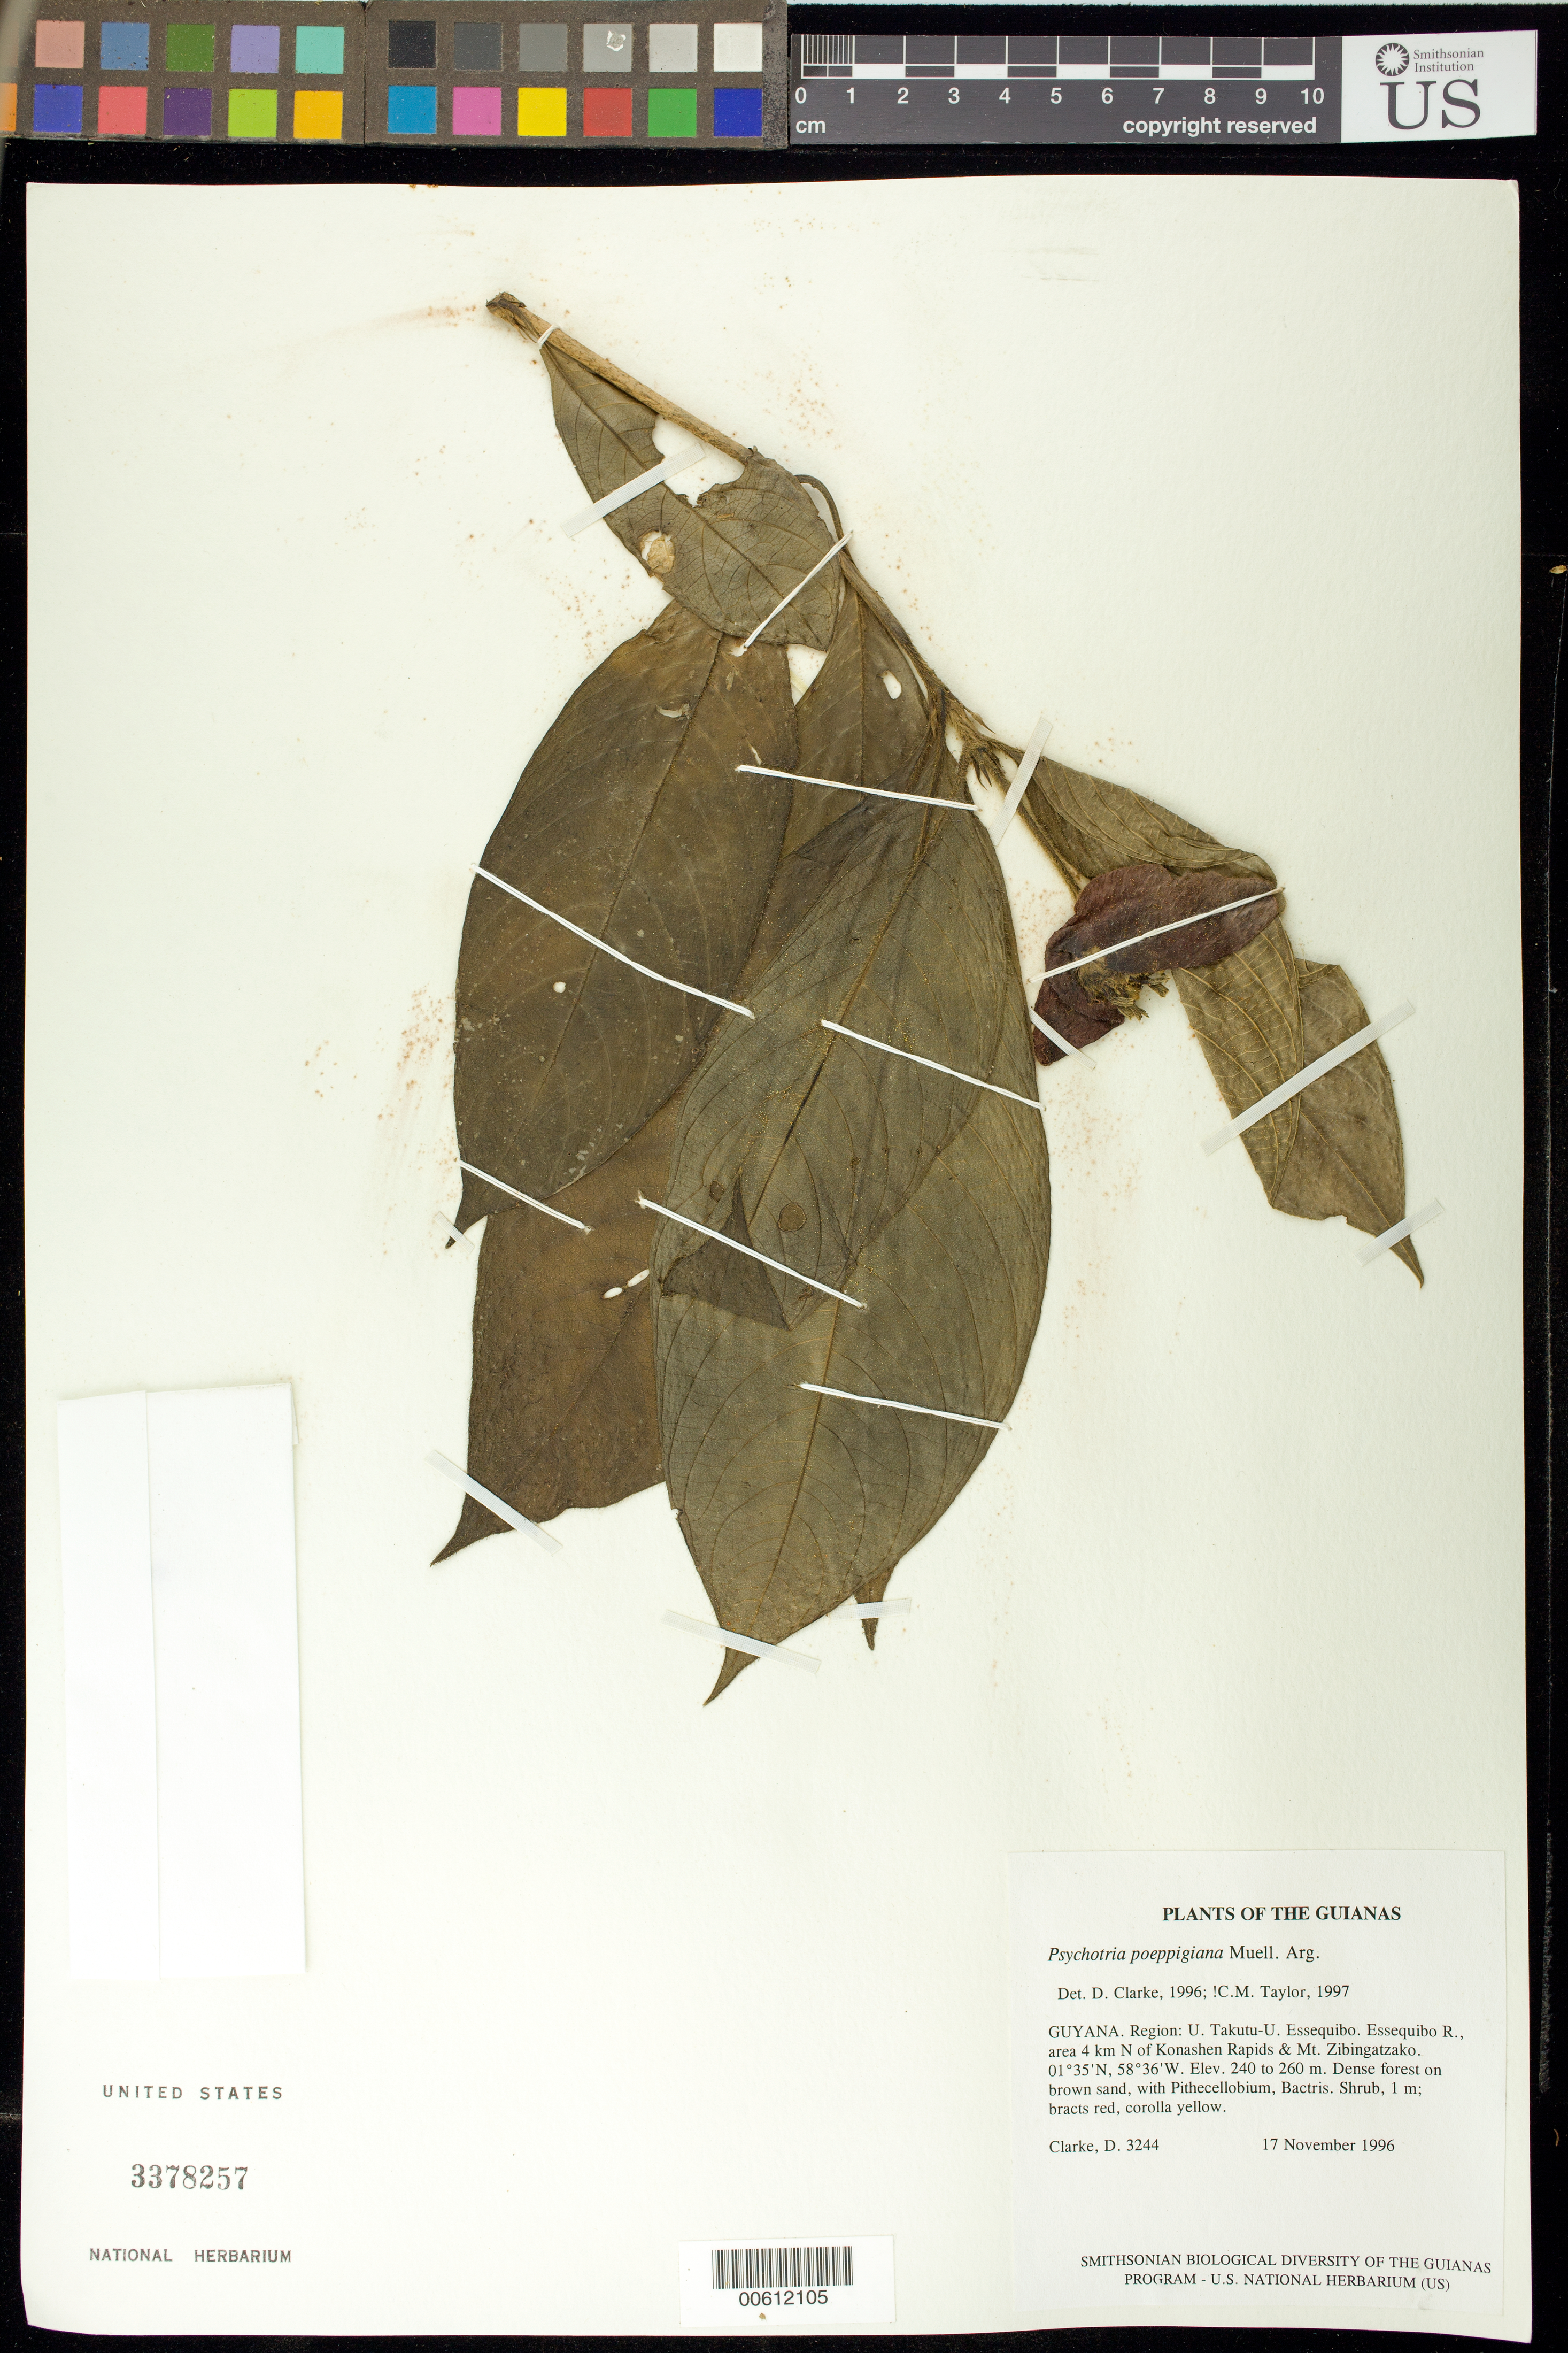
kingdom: Plantae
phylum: Tracheophyta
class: Magnoliopsida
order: Gentianales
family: Rubiaceae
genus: Palicourea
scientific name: Palicourea tomentosa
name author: (Aubl.) Borhidi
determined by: Kirkbride, J. H., Jr.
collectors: H. D. Clarke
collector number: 3244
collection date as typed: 17 November 1996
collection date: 1996-11-17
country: Guyana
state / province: U. Takutu-U. Essequibo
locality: Essequibo R., area 4 km N of Konashen Rapids & Mt. Zibingatzako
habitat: Dense forest on brown sand, with Pithecellobium, Bactris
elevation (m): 240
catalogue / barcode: US 3378257